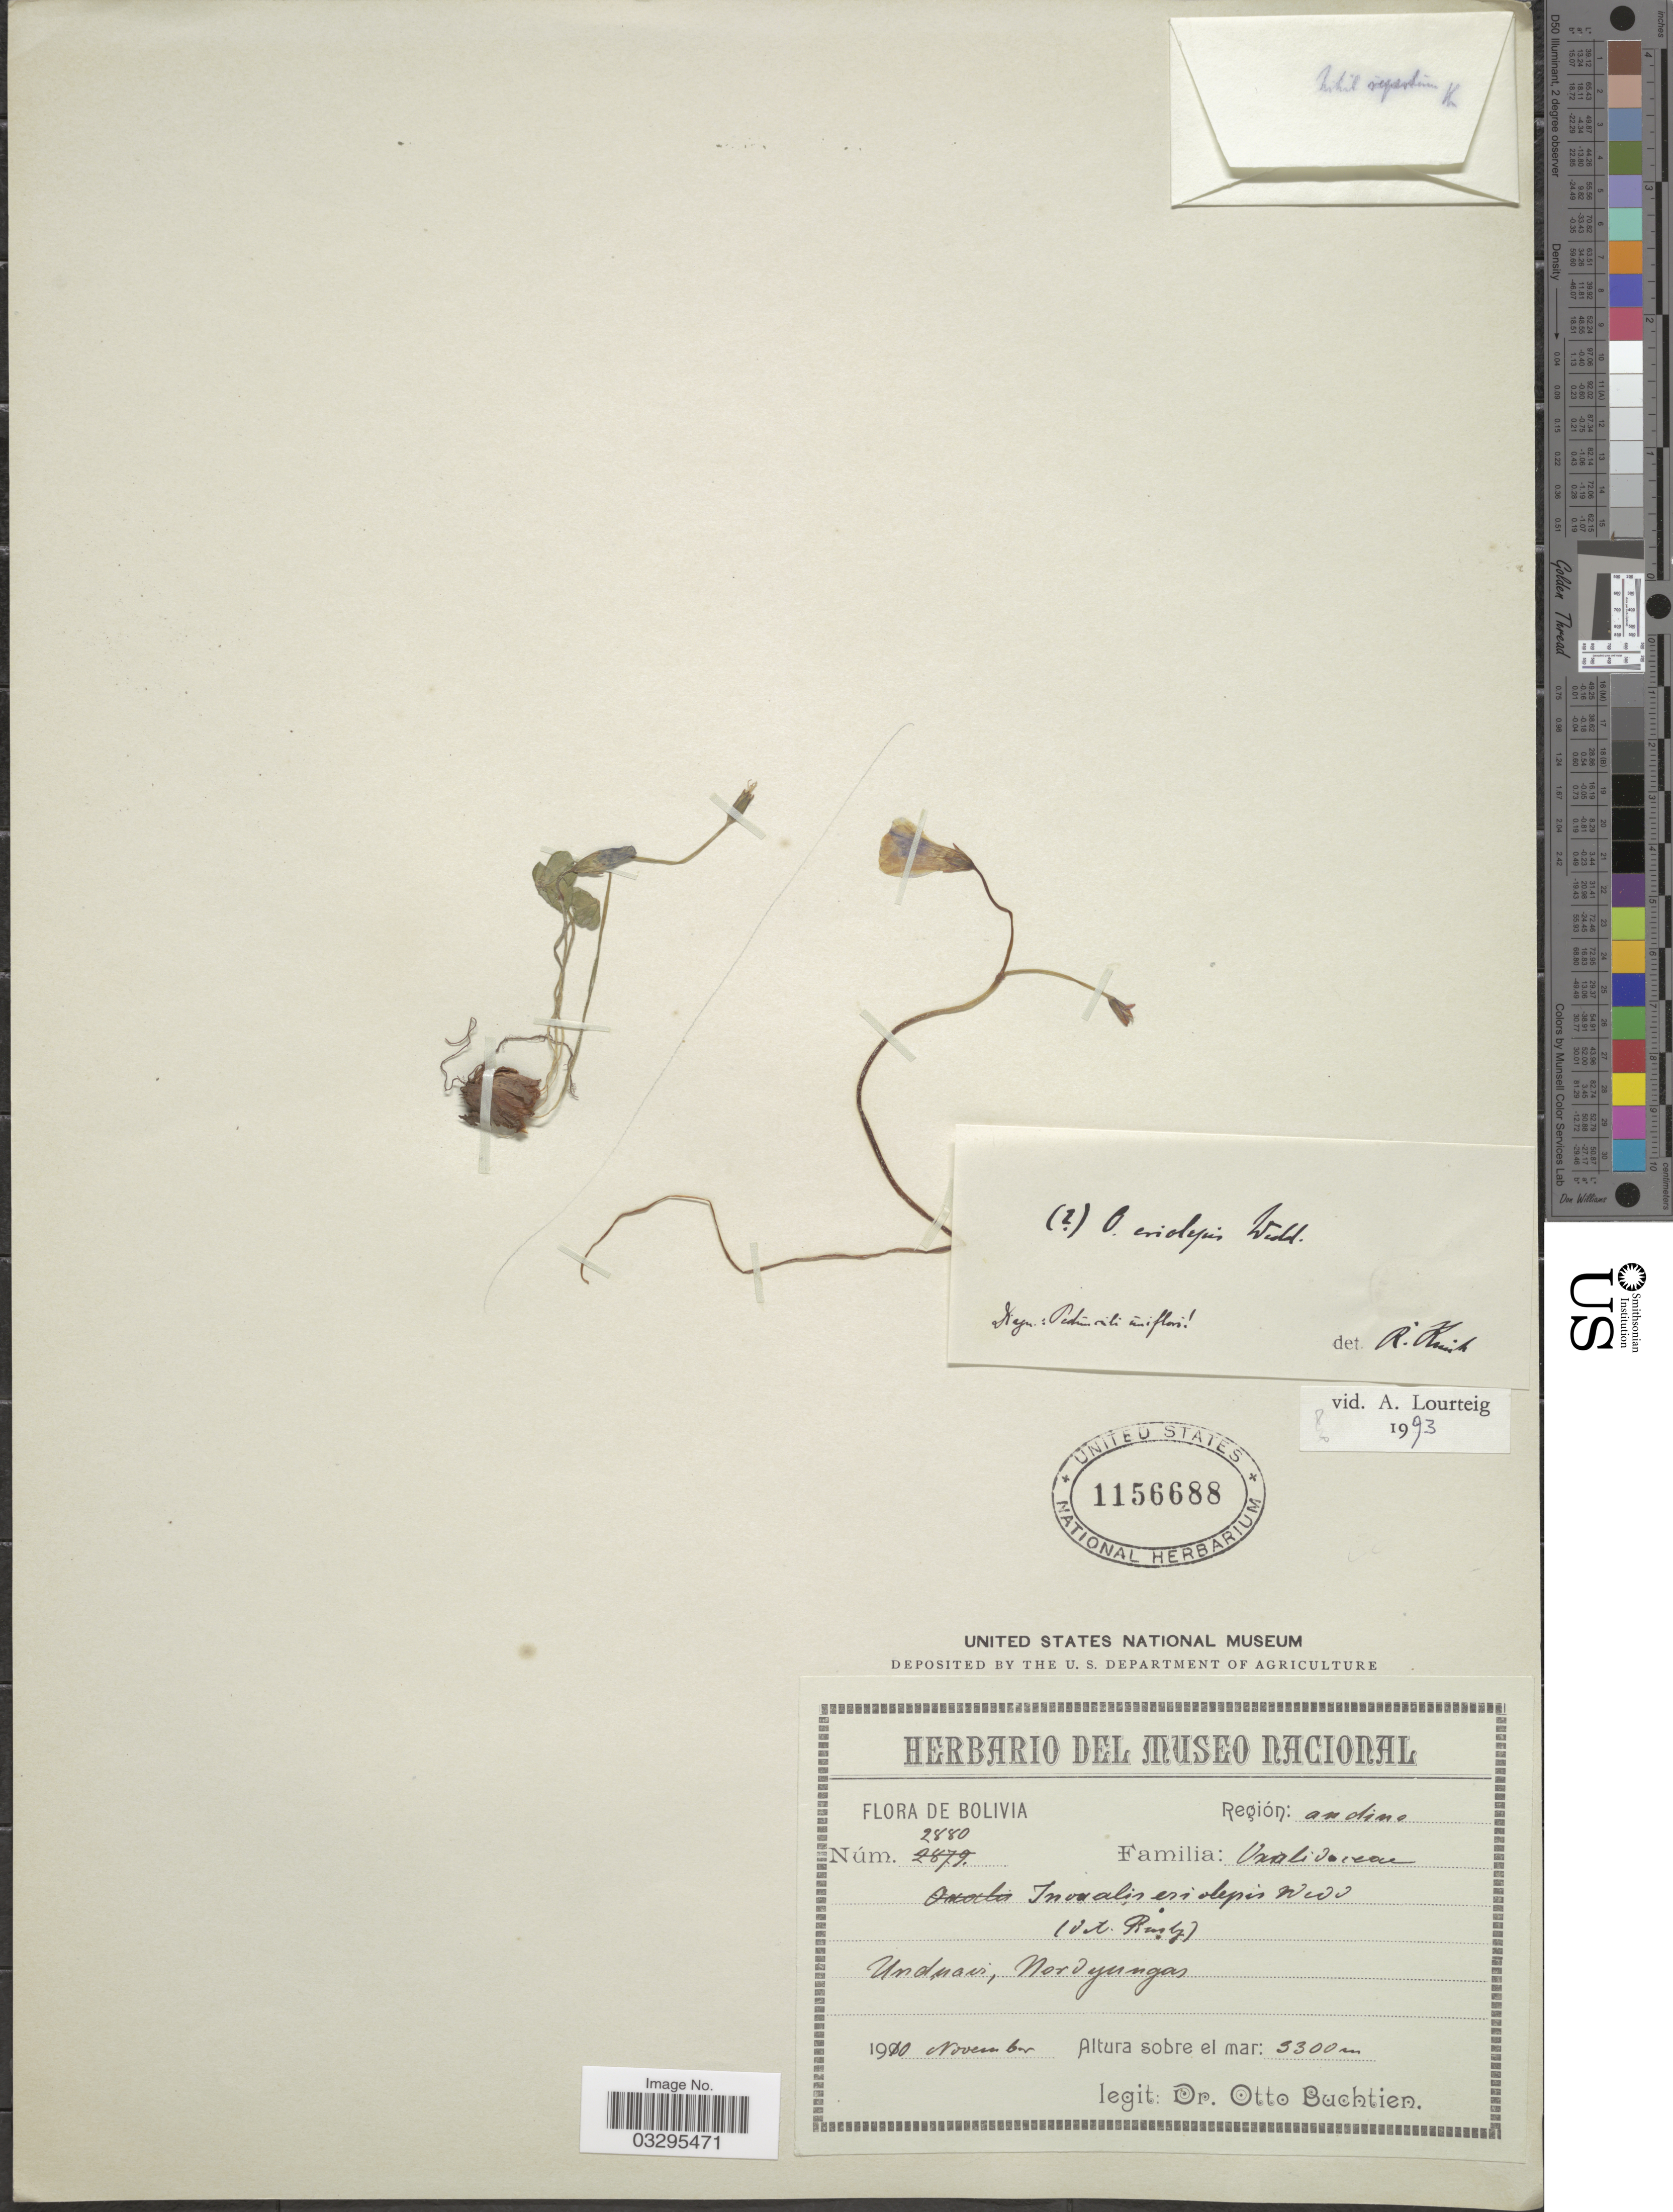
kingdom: Plantae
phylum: Tracheophyta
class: Magnoliopsida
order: Oxalidales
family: Oxalidaceae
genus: Oxalis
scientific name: Oxalis eriolepis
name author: Wedd.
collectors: O. Buchtien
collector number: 2880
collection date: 1910-11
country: Bolivia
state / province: La Paz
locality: Región: andine. Unduavi, Nordyungas.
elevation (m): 3300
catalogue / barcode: US 1156688